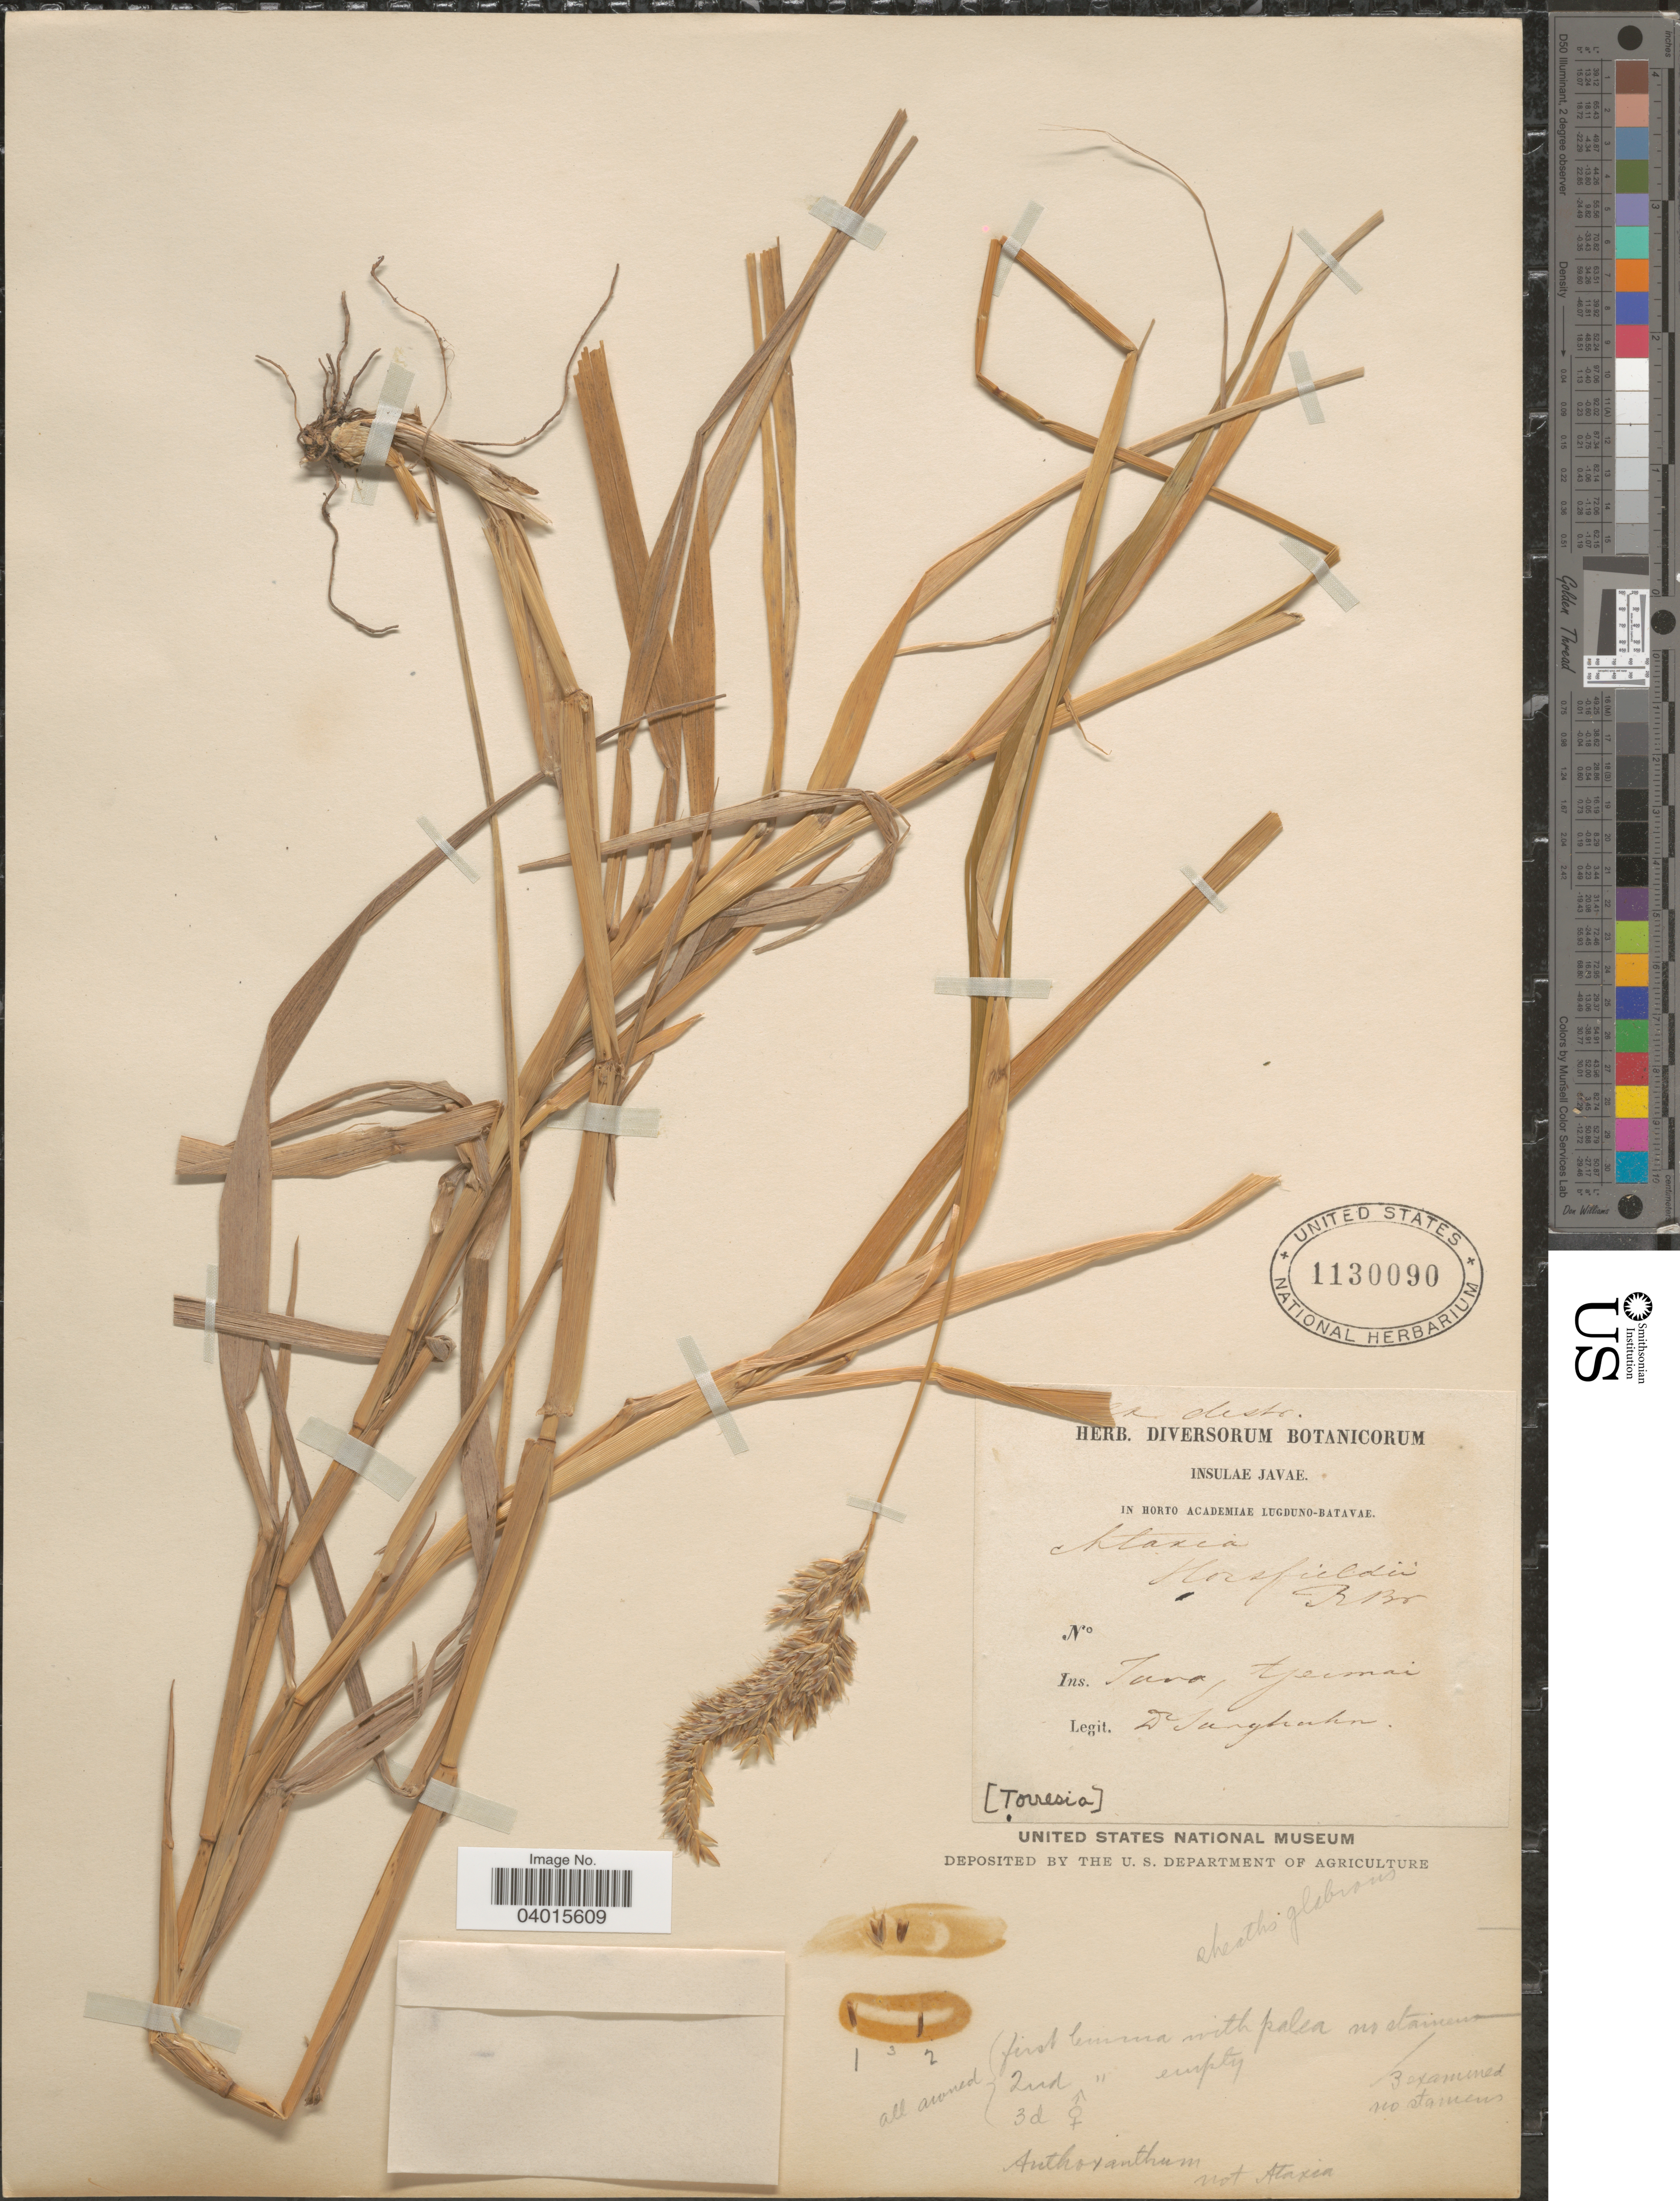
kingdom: Plantae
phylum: Tracheophyta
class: Liliopsida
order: Poales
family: Poaceae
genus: Anthoxanthum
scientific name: Anthoxanthum sp.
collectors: Janghohn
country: Indonesia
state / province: Java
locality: Insulae Javae. Ins. Java, Tjeimai[interpreted]. [Torresia].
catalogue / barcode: US 1130090